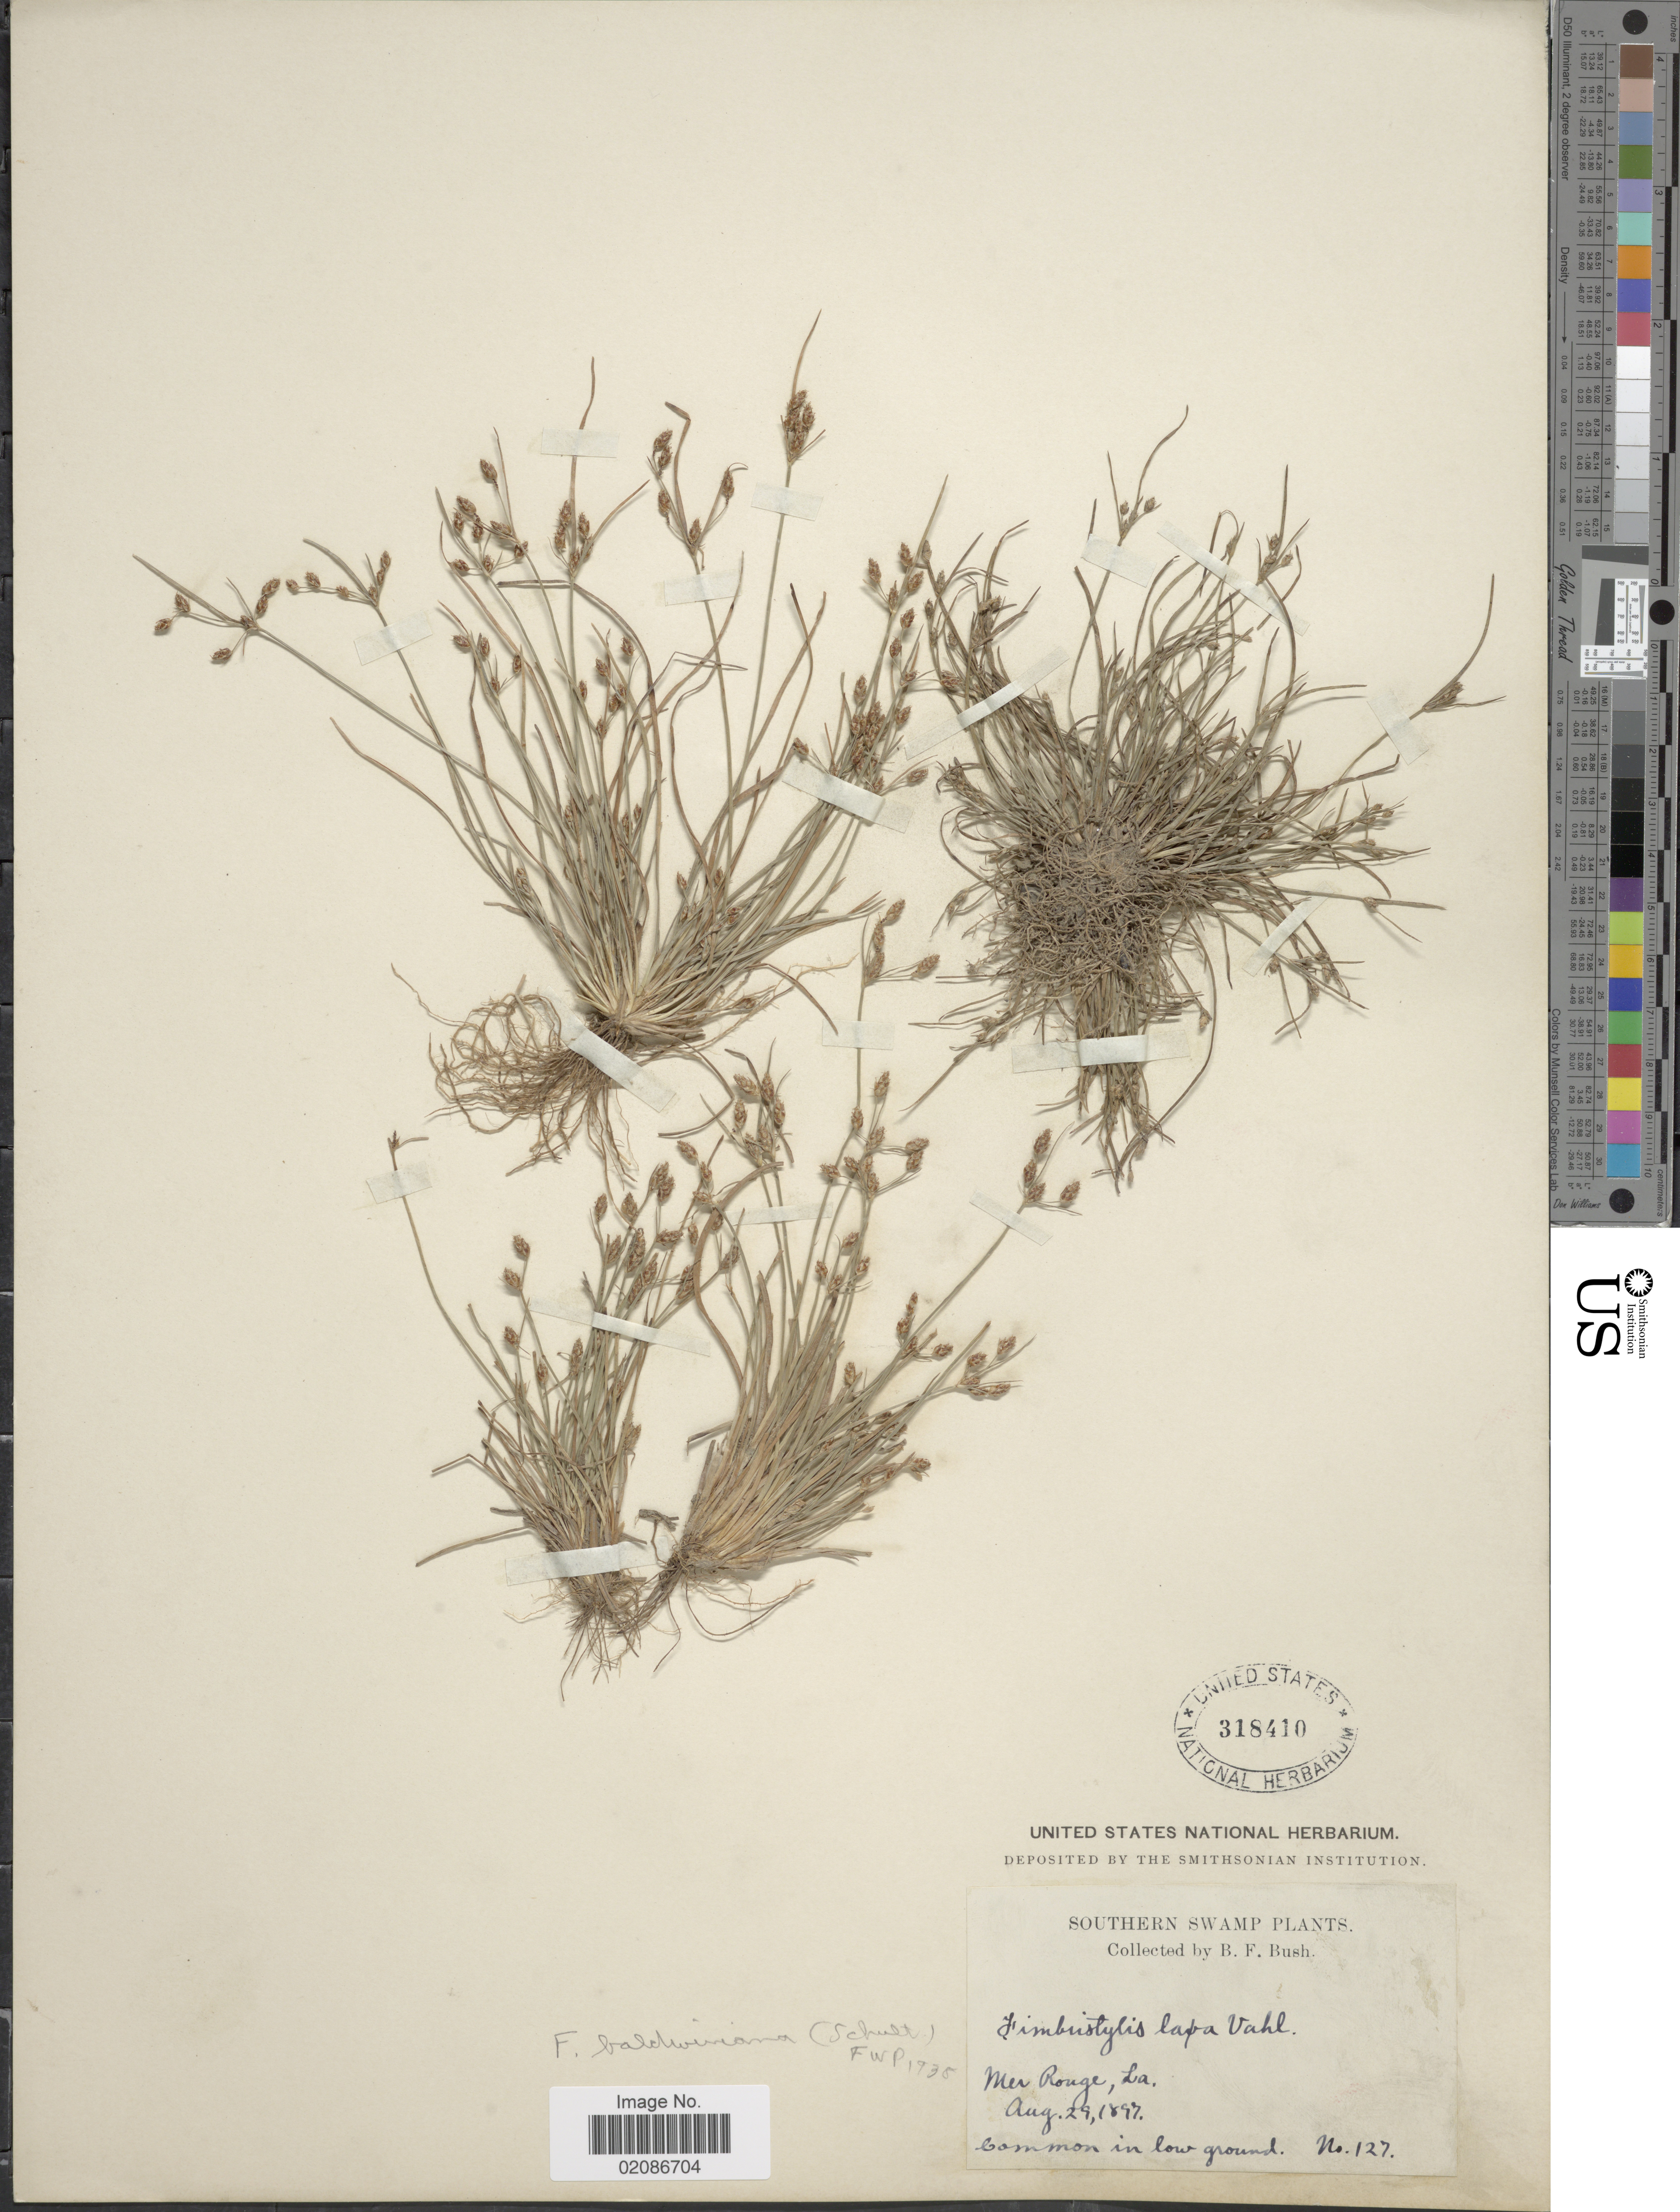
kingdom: Plantae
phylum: Tracheophyta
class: Liliopsida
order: Poales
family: Cyperaceae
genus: Fimbristylis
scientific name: Fimbristylis dichotoma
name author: (L.) Vahl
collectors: B. F. Bush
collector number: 127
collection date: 1897-08-29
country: United States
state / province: Louisiana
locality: Southern Swamp. Mer Rouge, La.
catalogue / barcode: US 318410